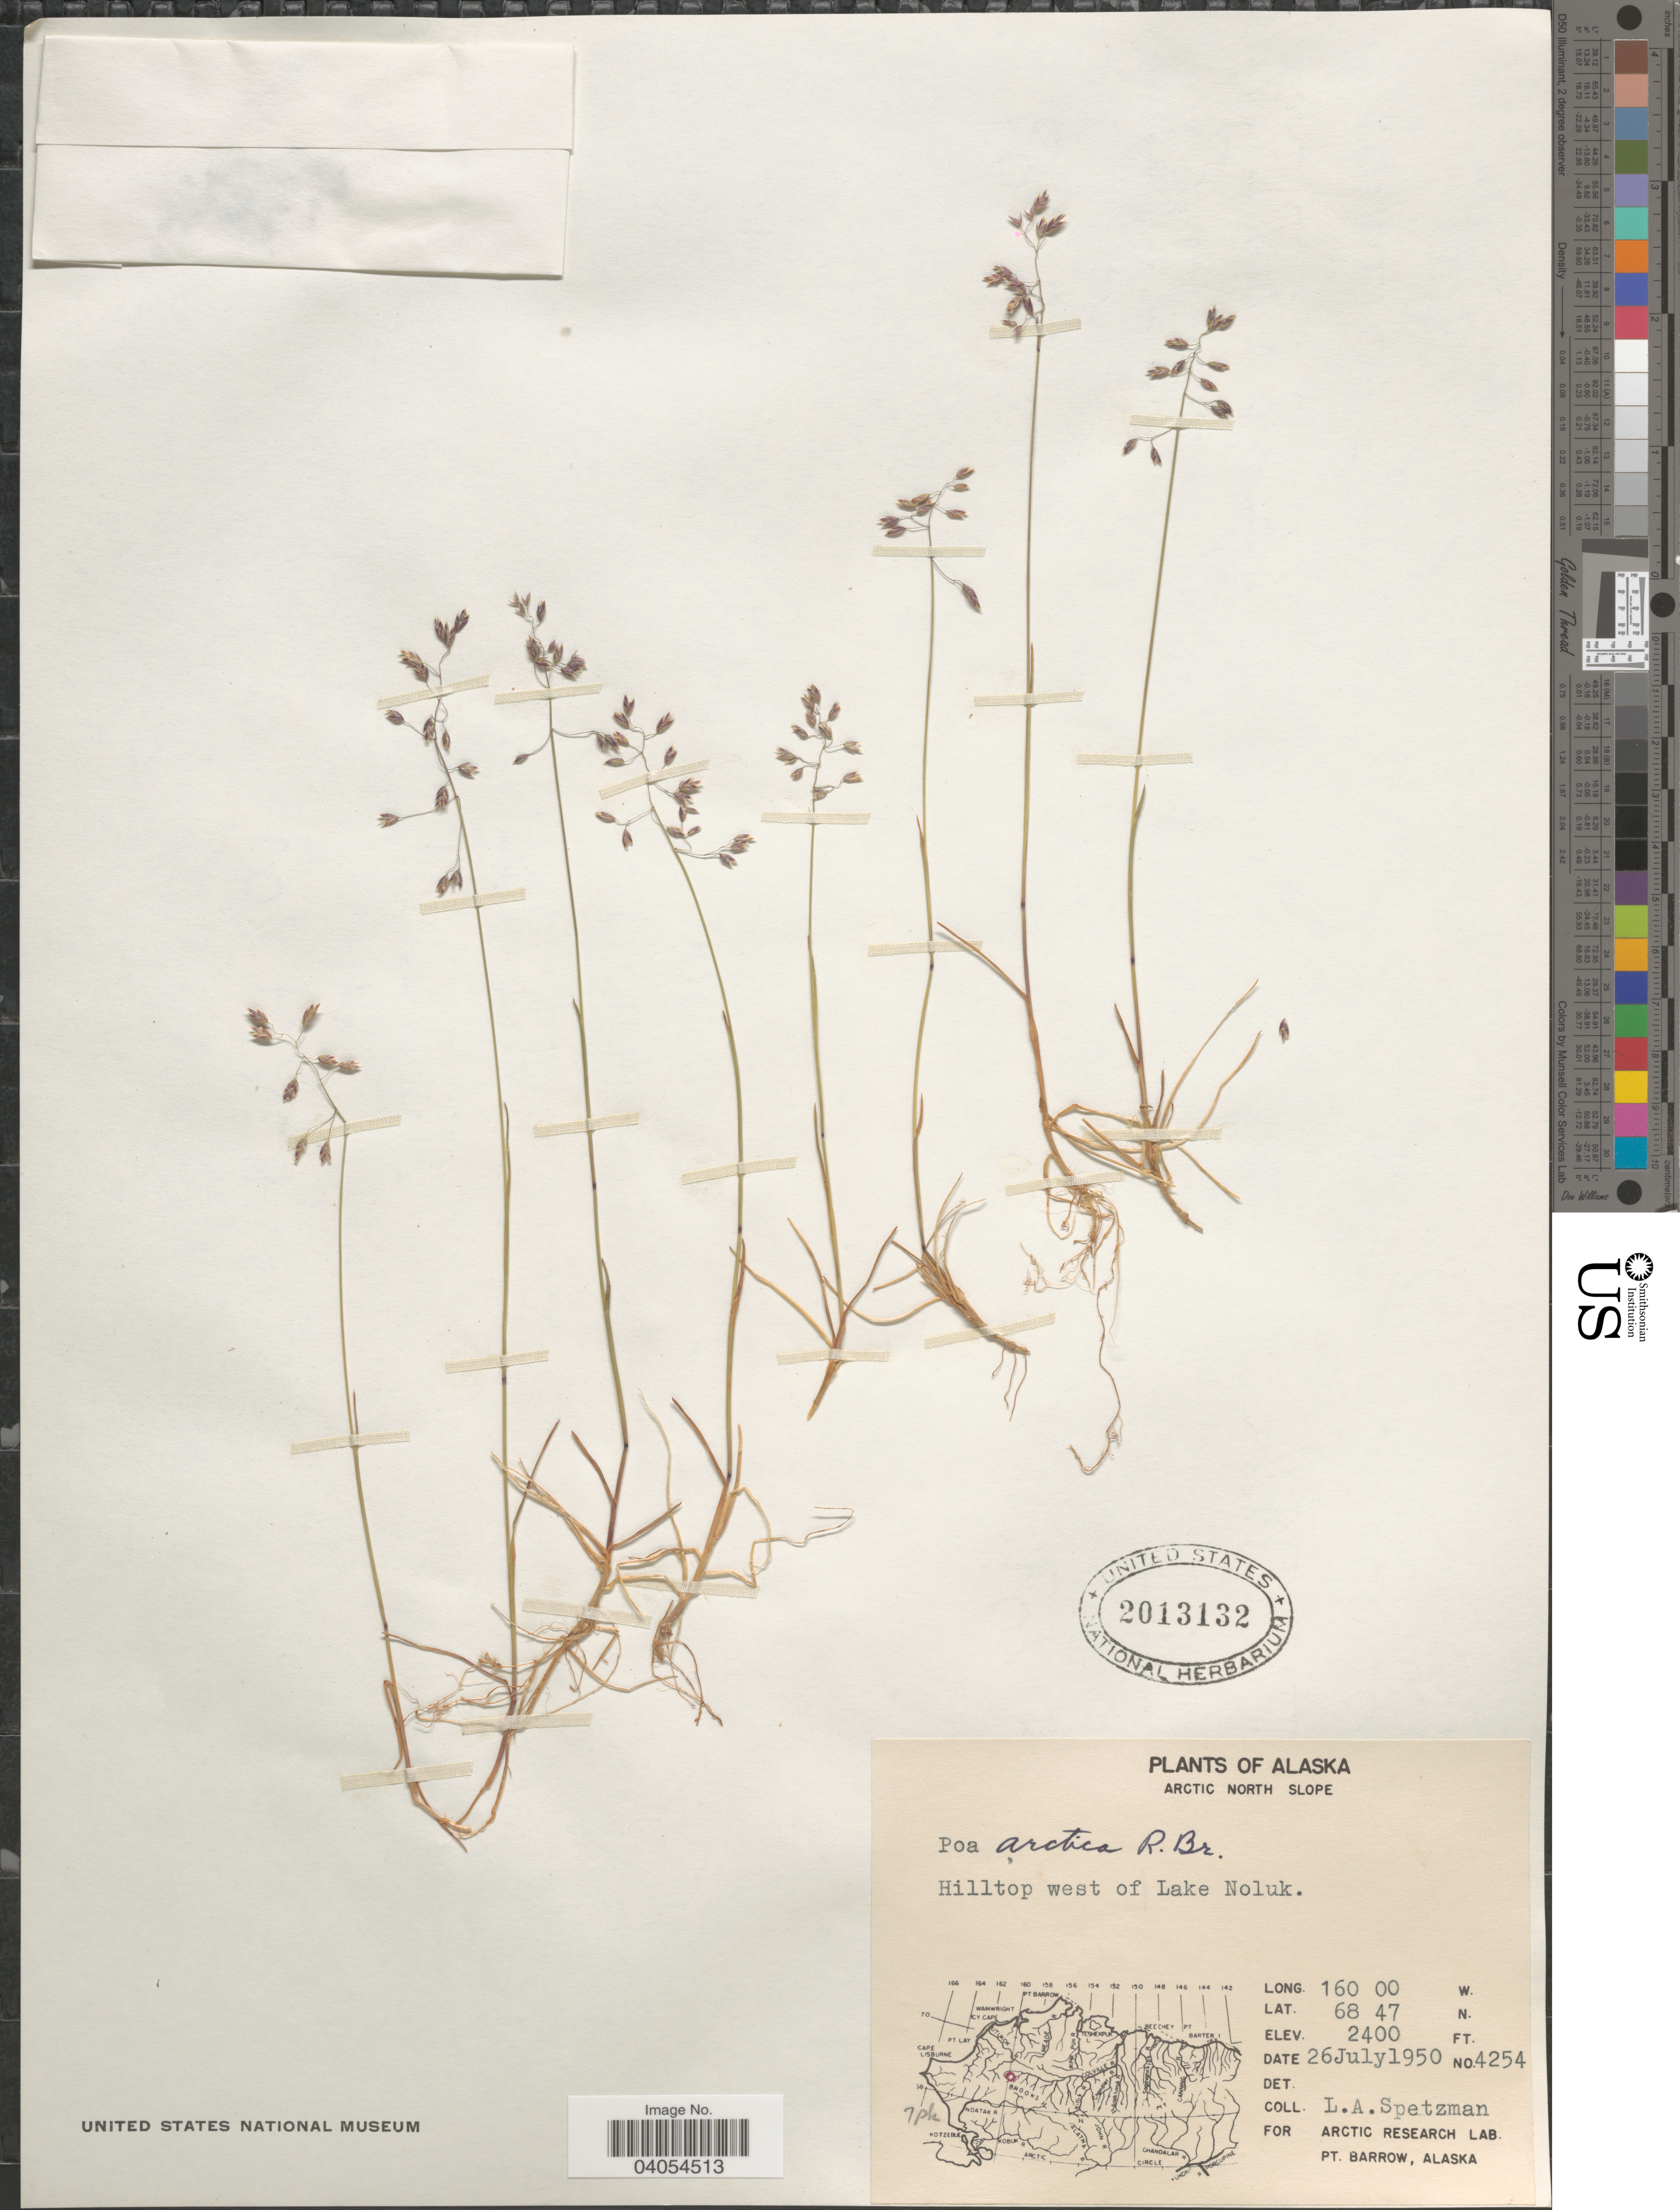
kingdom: Plantae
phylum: Tracheophyta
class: Liliopsida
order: Poales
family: Poaceae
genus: Poa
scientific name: Poa arctica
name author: R. Br.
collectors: L. Spetzman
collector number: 4254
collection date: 1950-07-26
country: United States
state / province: Alaska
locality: Arctic North Slope. Hilltop west of Lake Noluk.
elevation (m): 732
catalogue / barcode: US 2013132